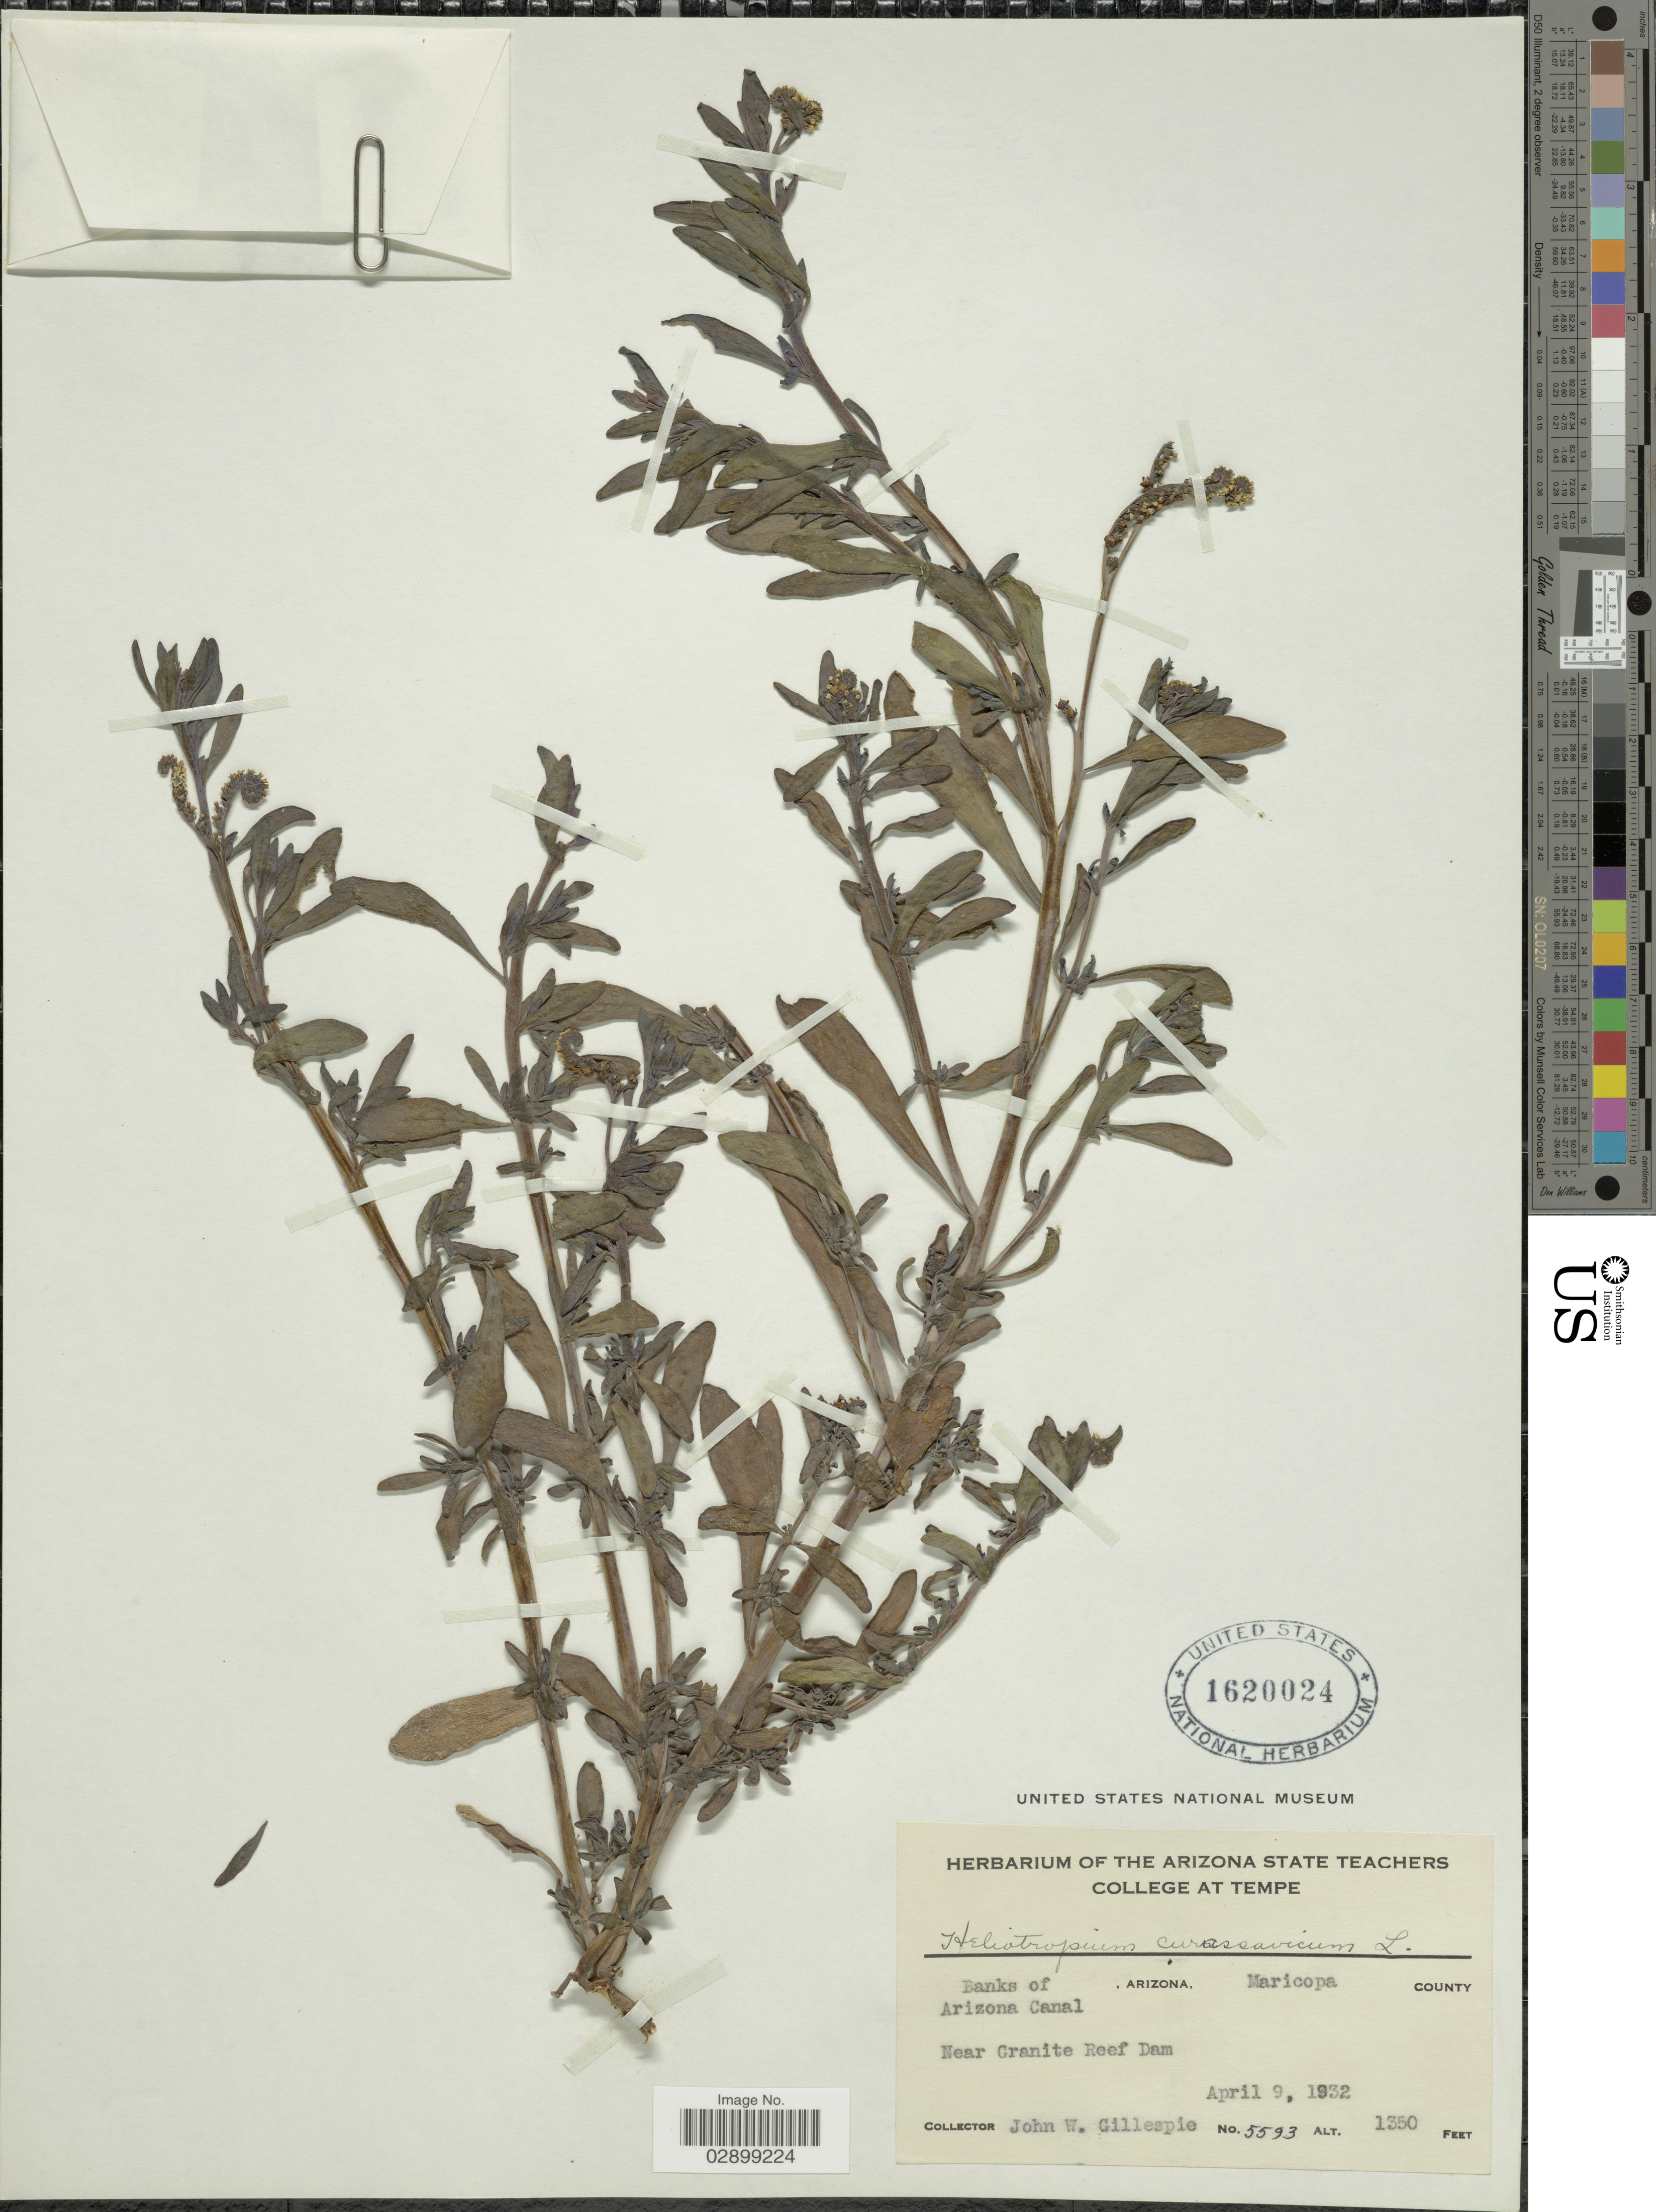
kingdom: Plantae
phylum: Tracheophyta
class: Magnoliopsida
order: Boraginales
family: Heliotropiaceae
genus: Heliotropium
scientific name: Heliotropium sp.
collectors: J. W. Gillespie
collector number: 5593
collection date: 1932-04-09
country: United States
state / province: Arizona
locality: Banks of Arizona Canal. Maricopa County. Near Granite Reef Dam.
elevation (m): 411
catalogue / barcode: US 1620024